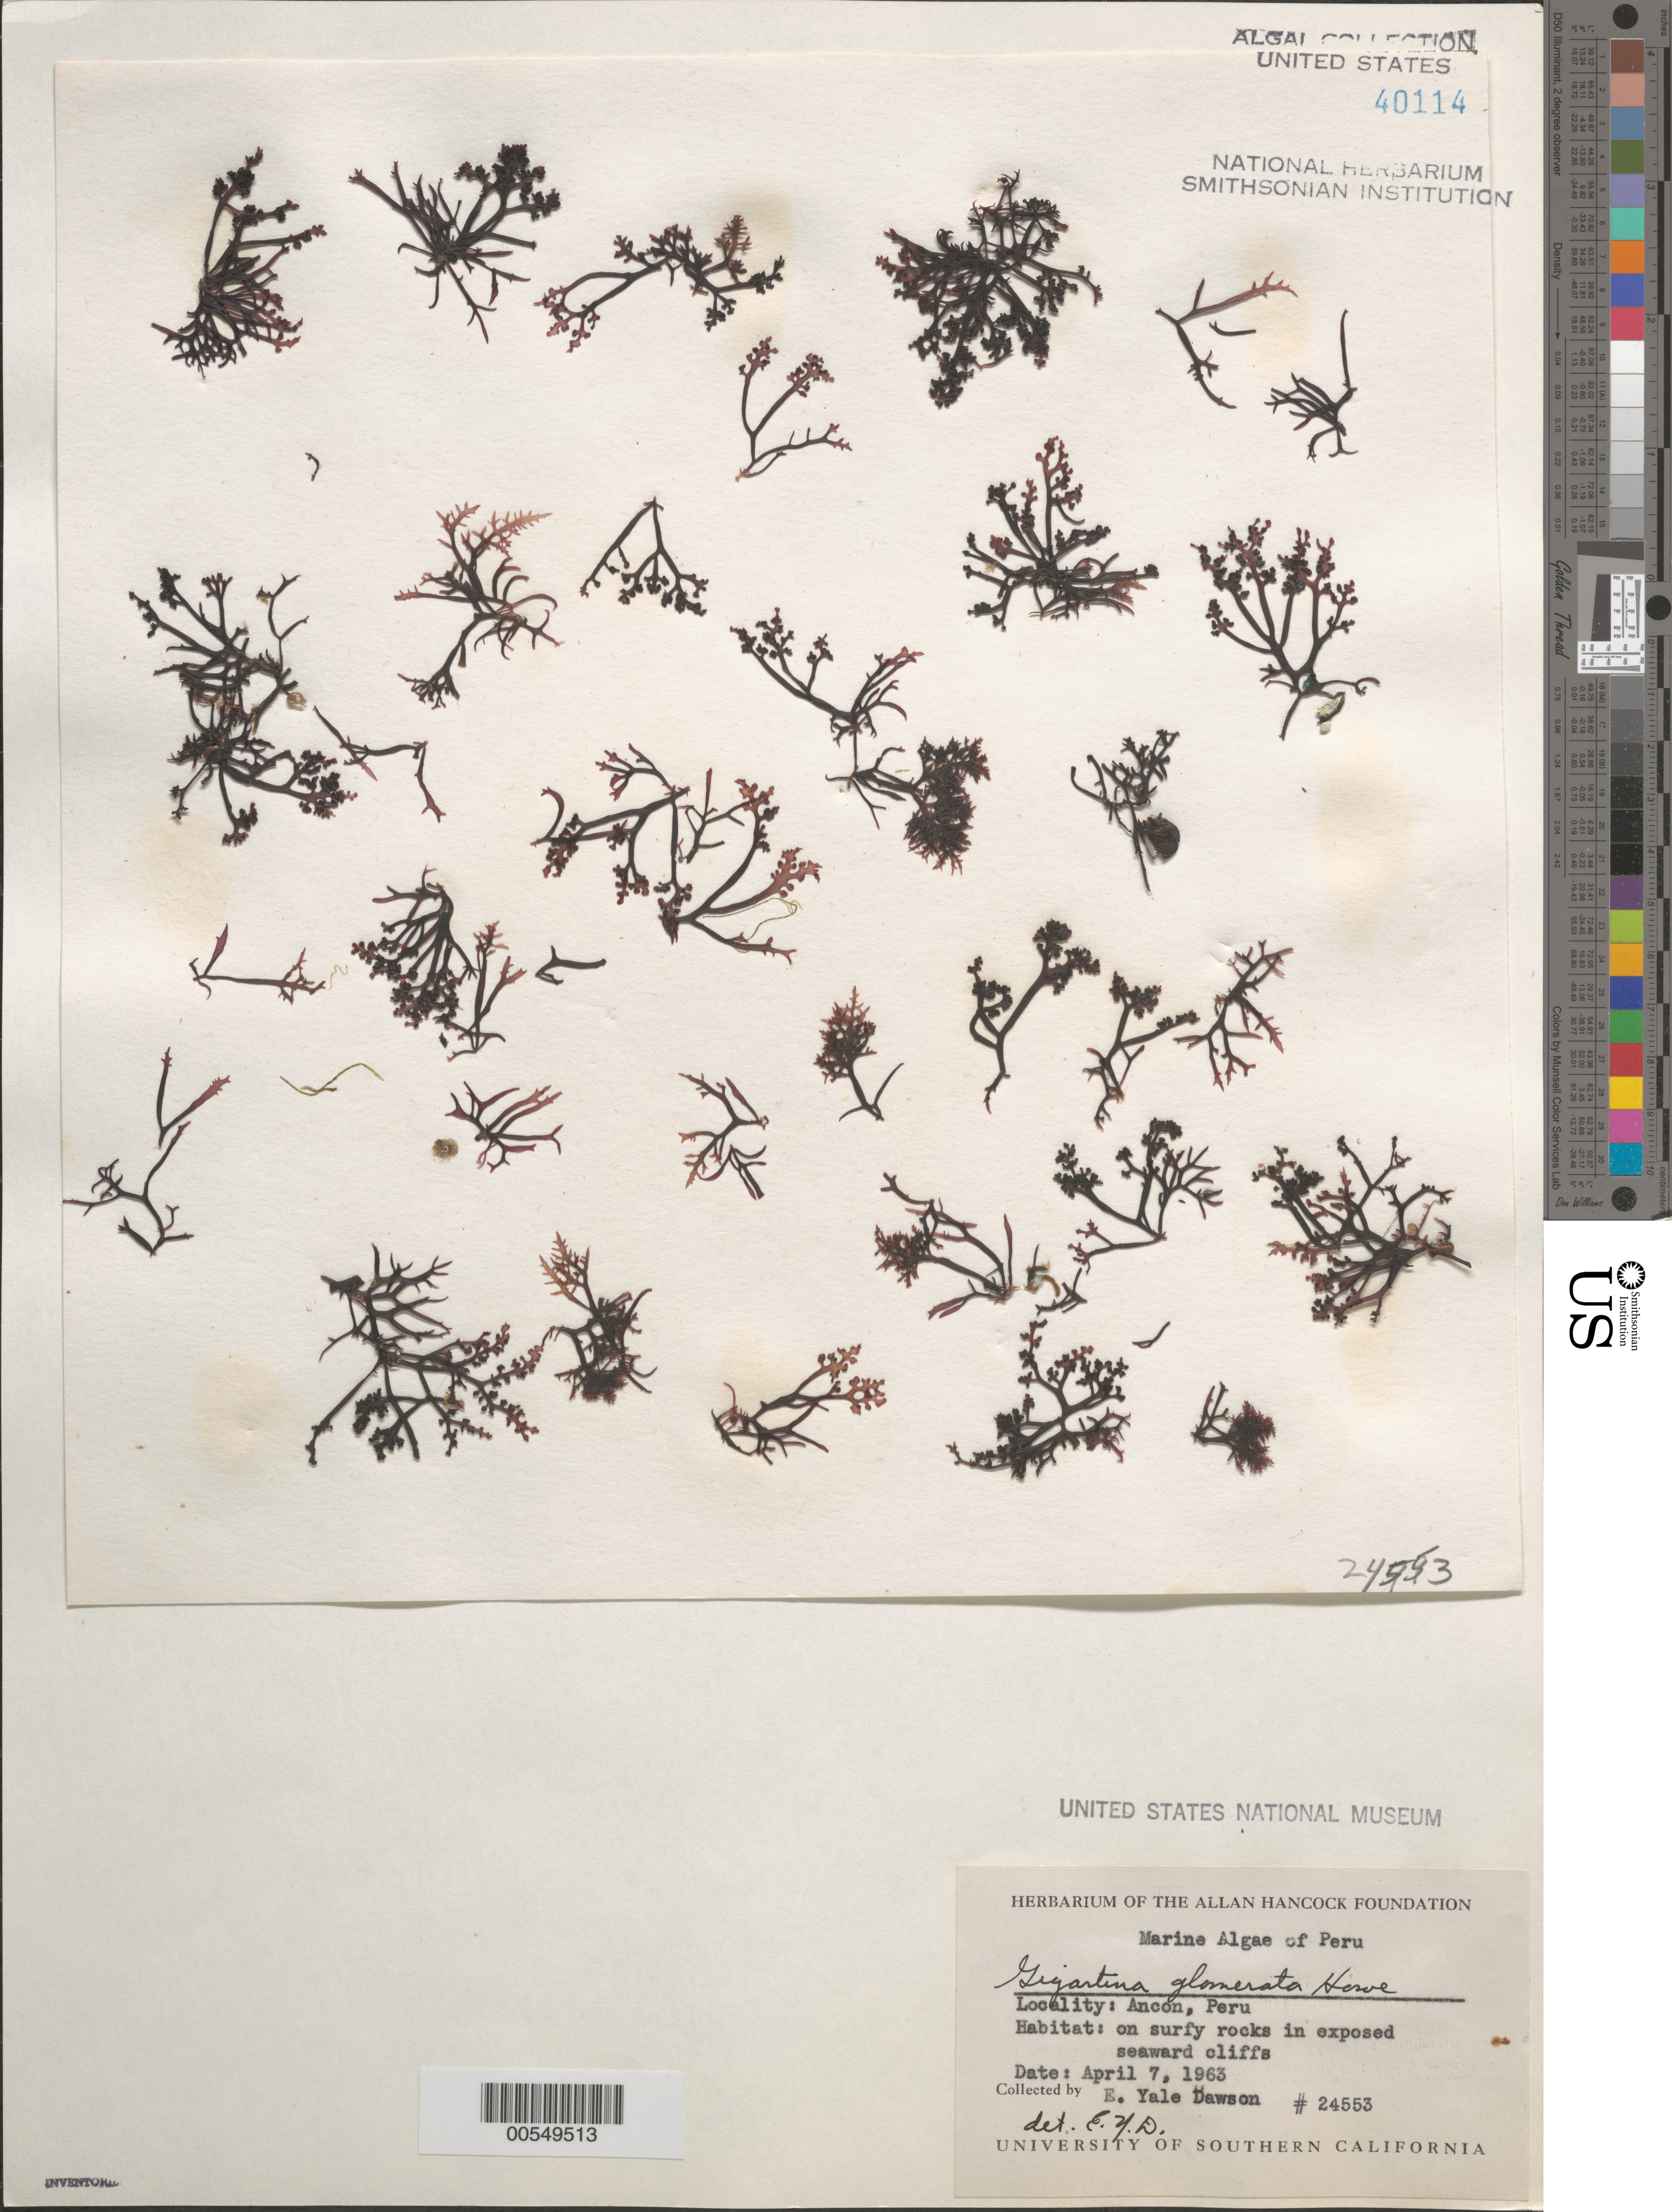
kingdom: Plantae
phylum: Rhodophyta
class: Florideophyceae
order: Gigartinales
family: Gigartinaceae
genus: Chondracanthus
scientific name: Chondracanthus chamissoi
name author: (C. Agardh) Kützing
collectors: E. Y. Dawson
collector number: EYD 24553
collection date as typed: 07 Apr 1963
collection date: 1963-04-07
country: Peru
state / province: Lima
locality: Ancon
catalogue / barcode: US 40114